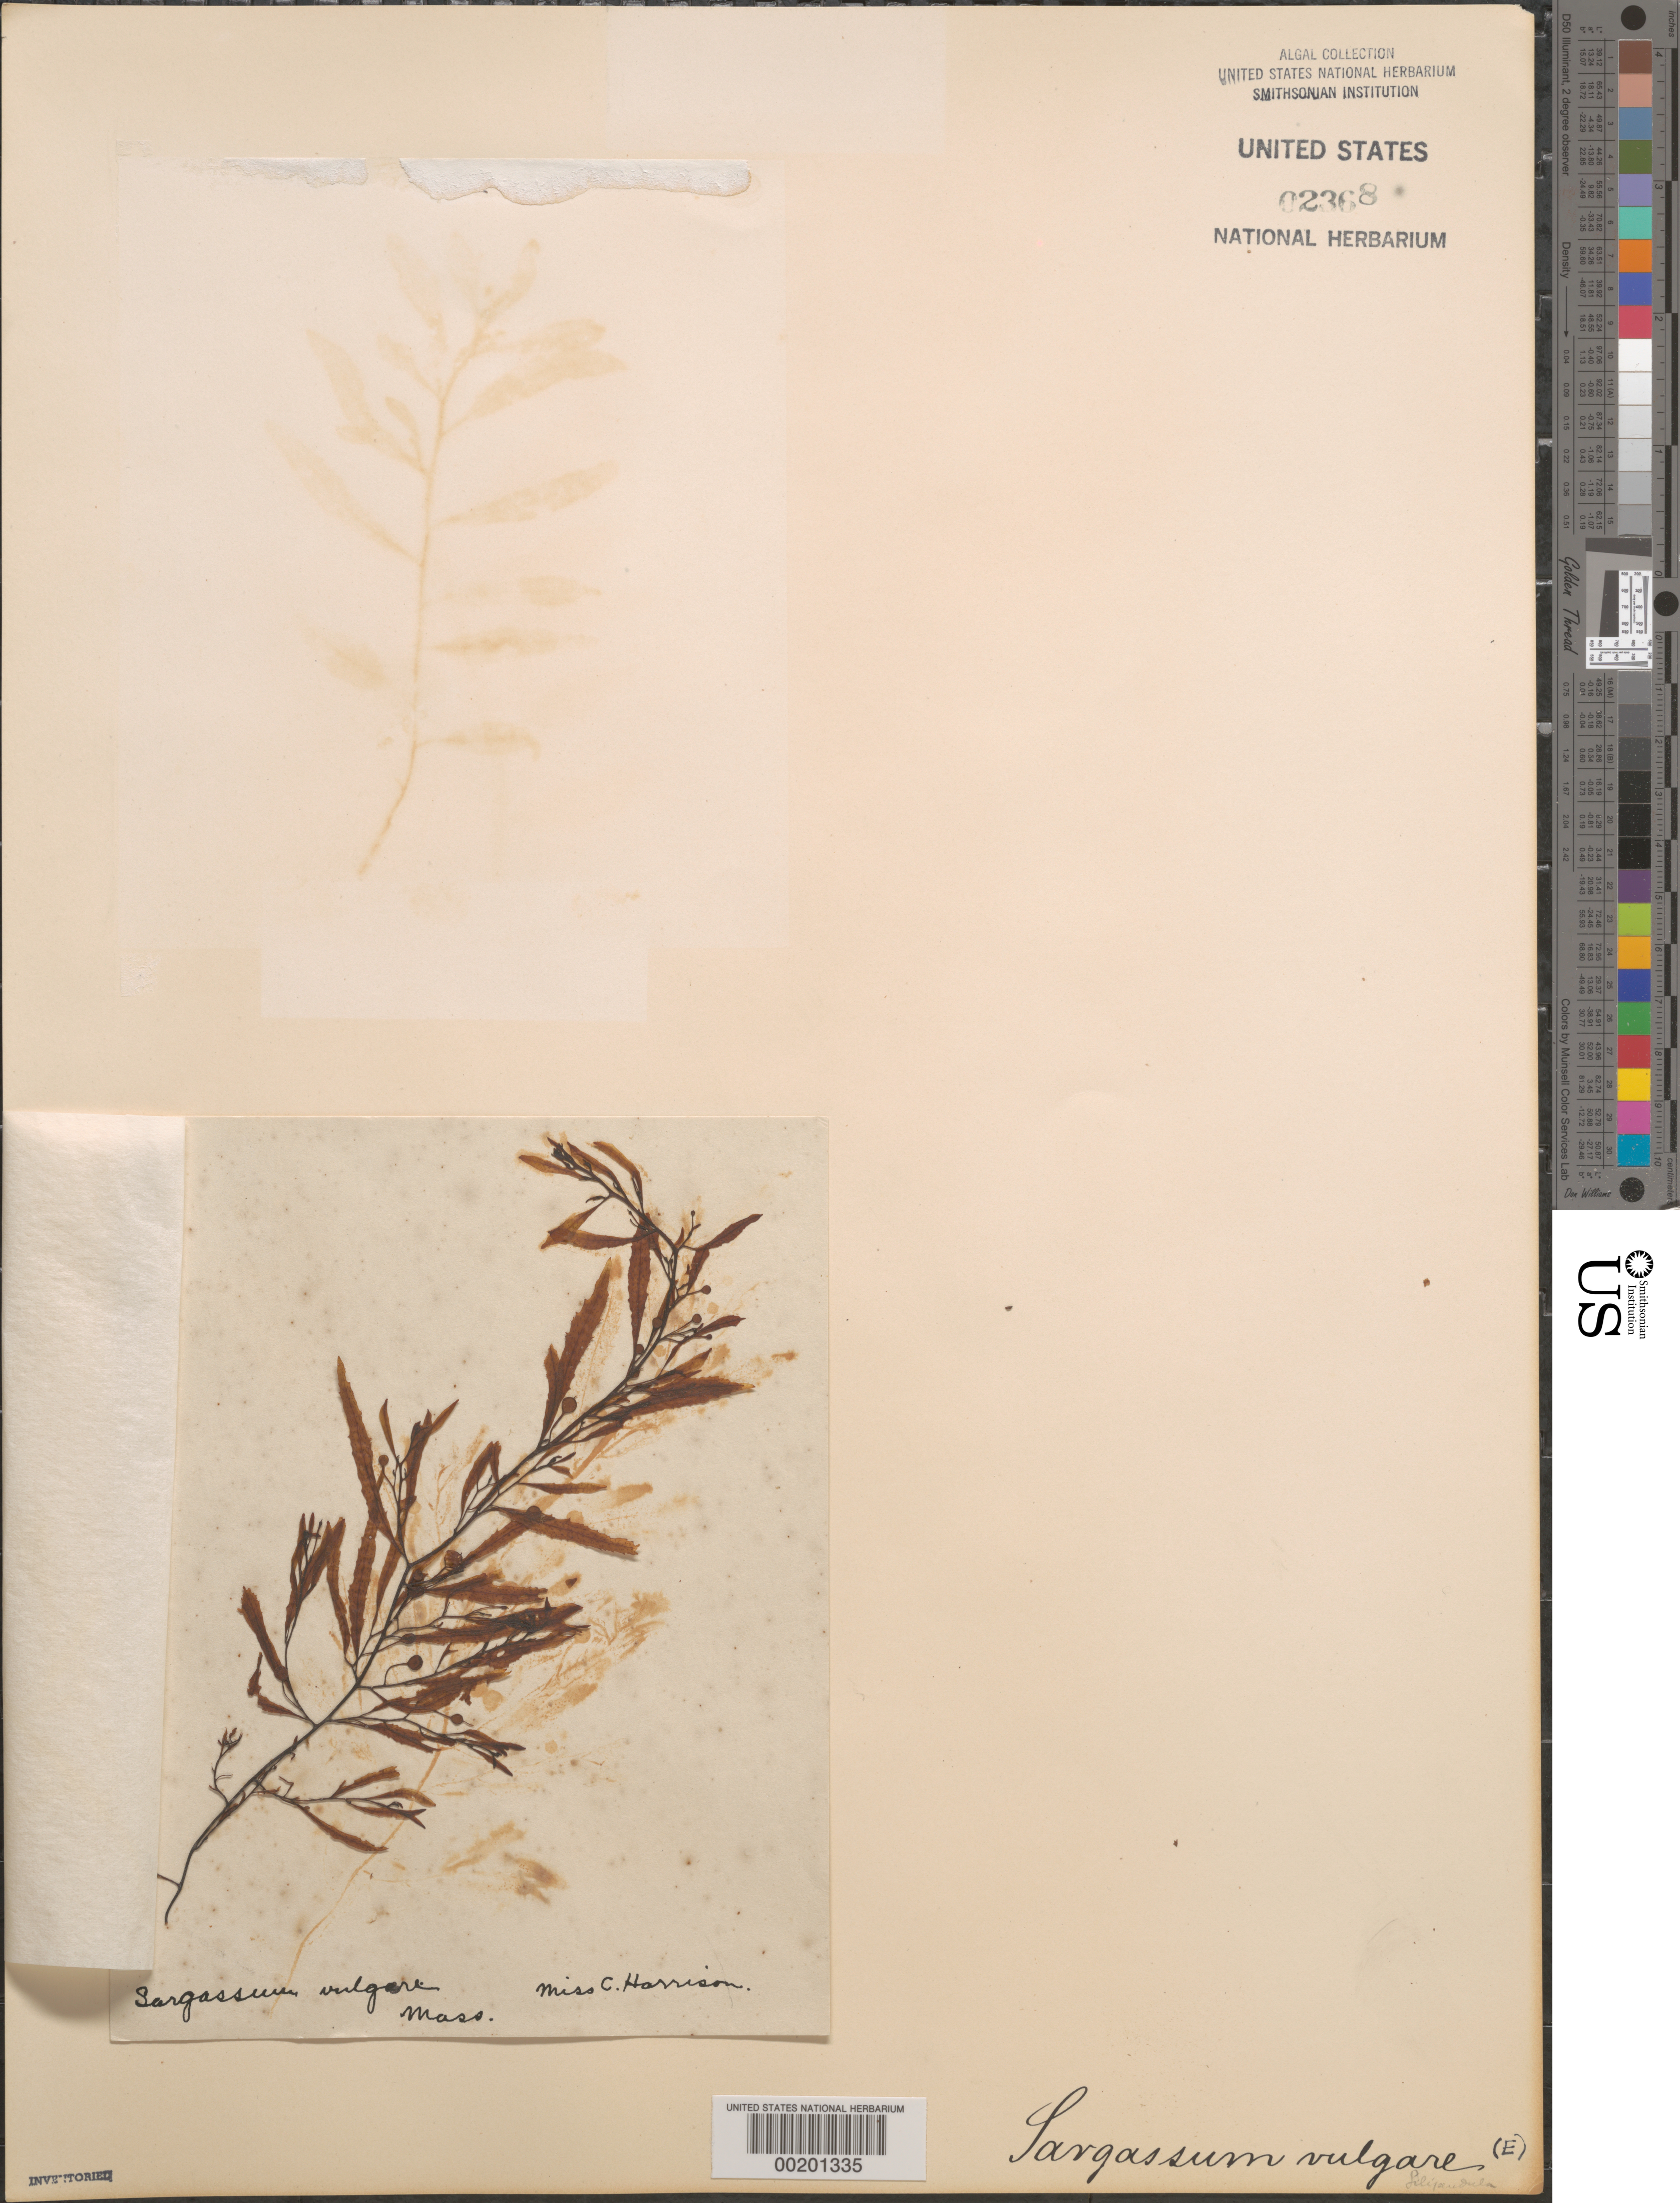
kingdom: Chromista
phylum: Ochrophyta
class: Phaeophyceae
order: Fucales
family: Sargassaceae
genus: Sargassum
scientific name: Sargassum vulgare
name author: C. Agardh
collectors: C. Harrison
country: United States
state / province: Massachusetts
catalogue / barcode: US 2368